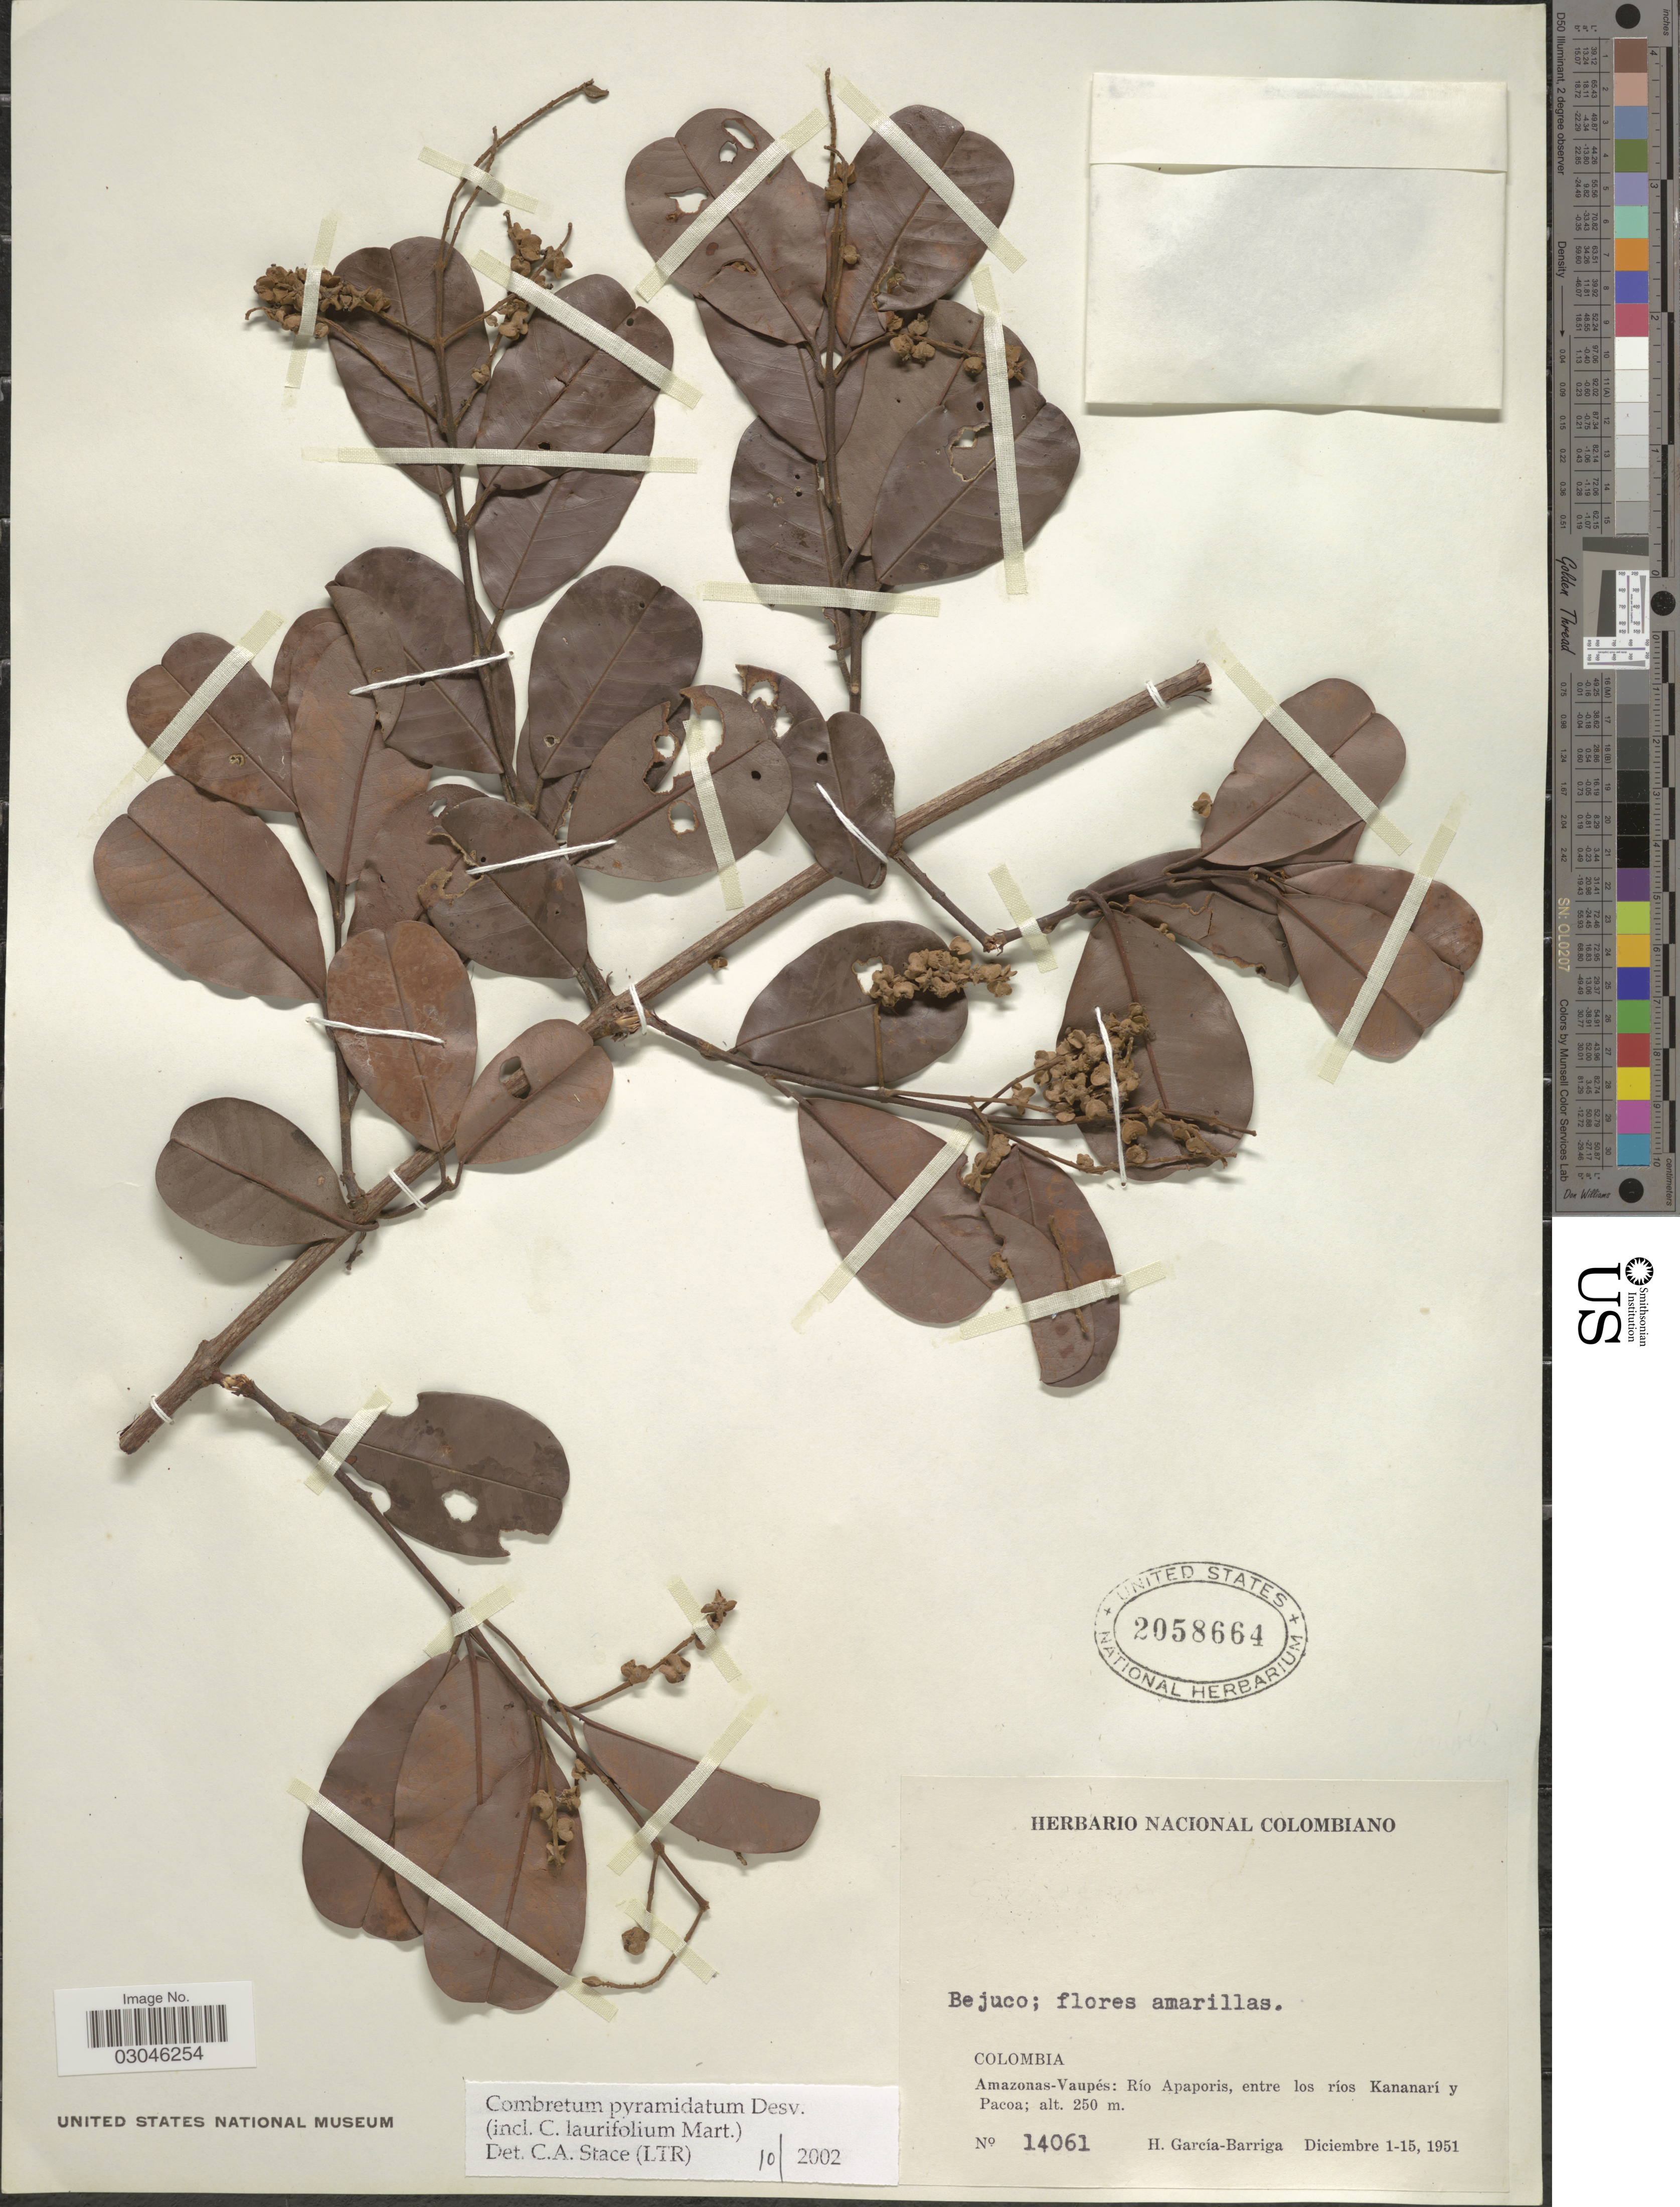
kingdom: Plantae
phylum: Tracheophyta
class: Magnoliopsida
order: Myrtales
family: Combretaceae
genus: Combretum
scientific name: Combretum pyramidatum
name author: Desv.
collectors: H. García Barriga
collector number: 14061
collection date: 1951-12-01/1951-12-15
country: Colombia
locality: Amazonas - Vaupés: Río Apaporis, entre los ríos Kananari y Pacoa.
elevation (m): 250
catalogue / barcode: US 2058664